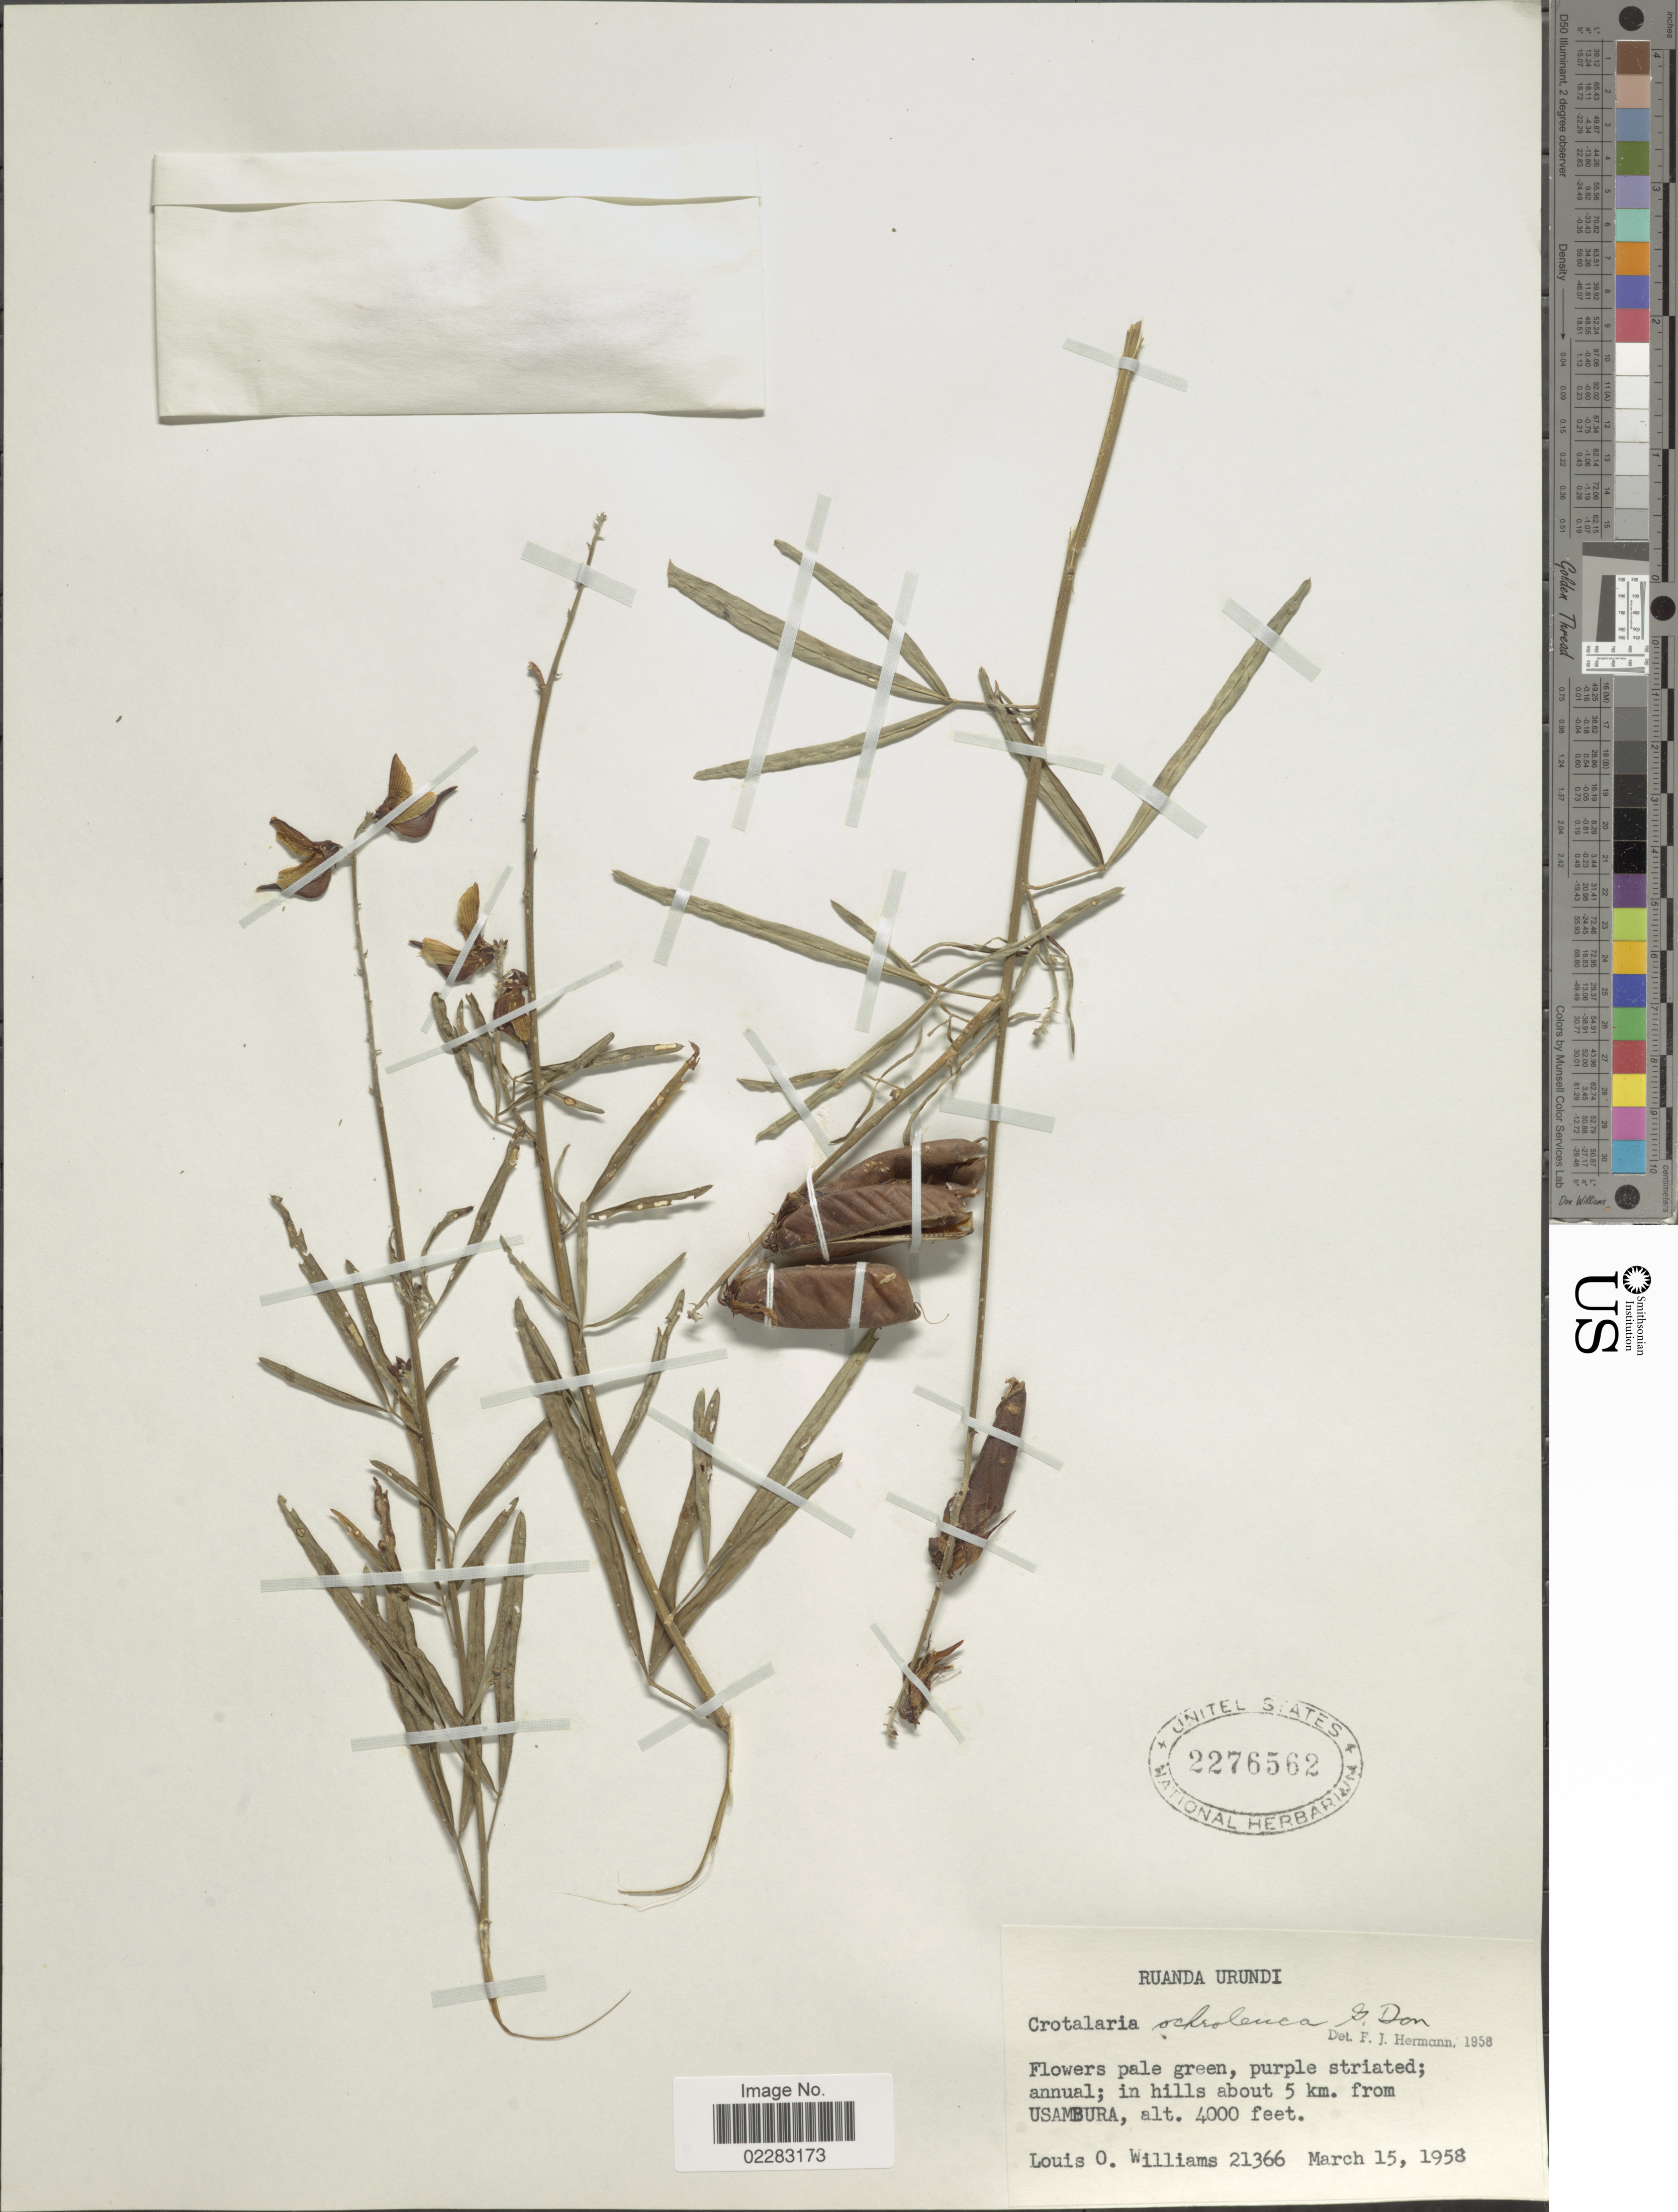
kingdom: Plantae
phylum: Tracheophyta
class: Magnoliopsida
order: Fabales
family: Fabaceae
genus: Crotalaria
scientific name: Crotalaria ochroleuca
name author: G. Don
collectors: L. O. Williams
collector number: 21366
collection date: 1958-03-15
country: Rwanda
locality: Ruanda Urundi, in hills about 5 km. from Usambura.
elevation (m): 1219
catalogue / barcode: US 2276562